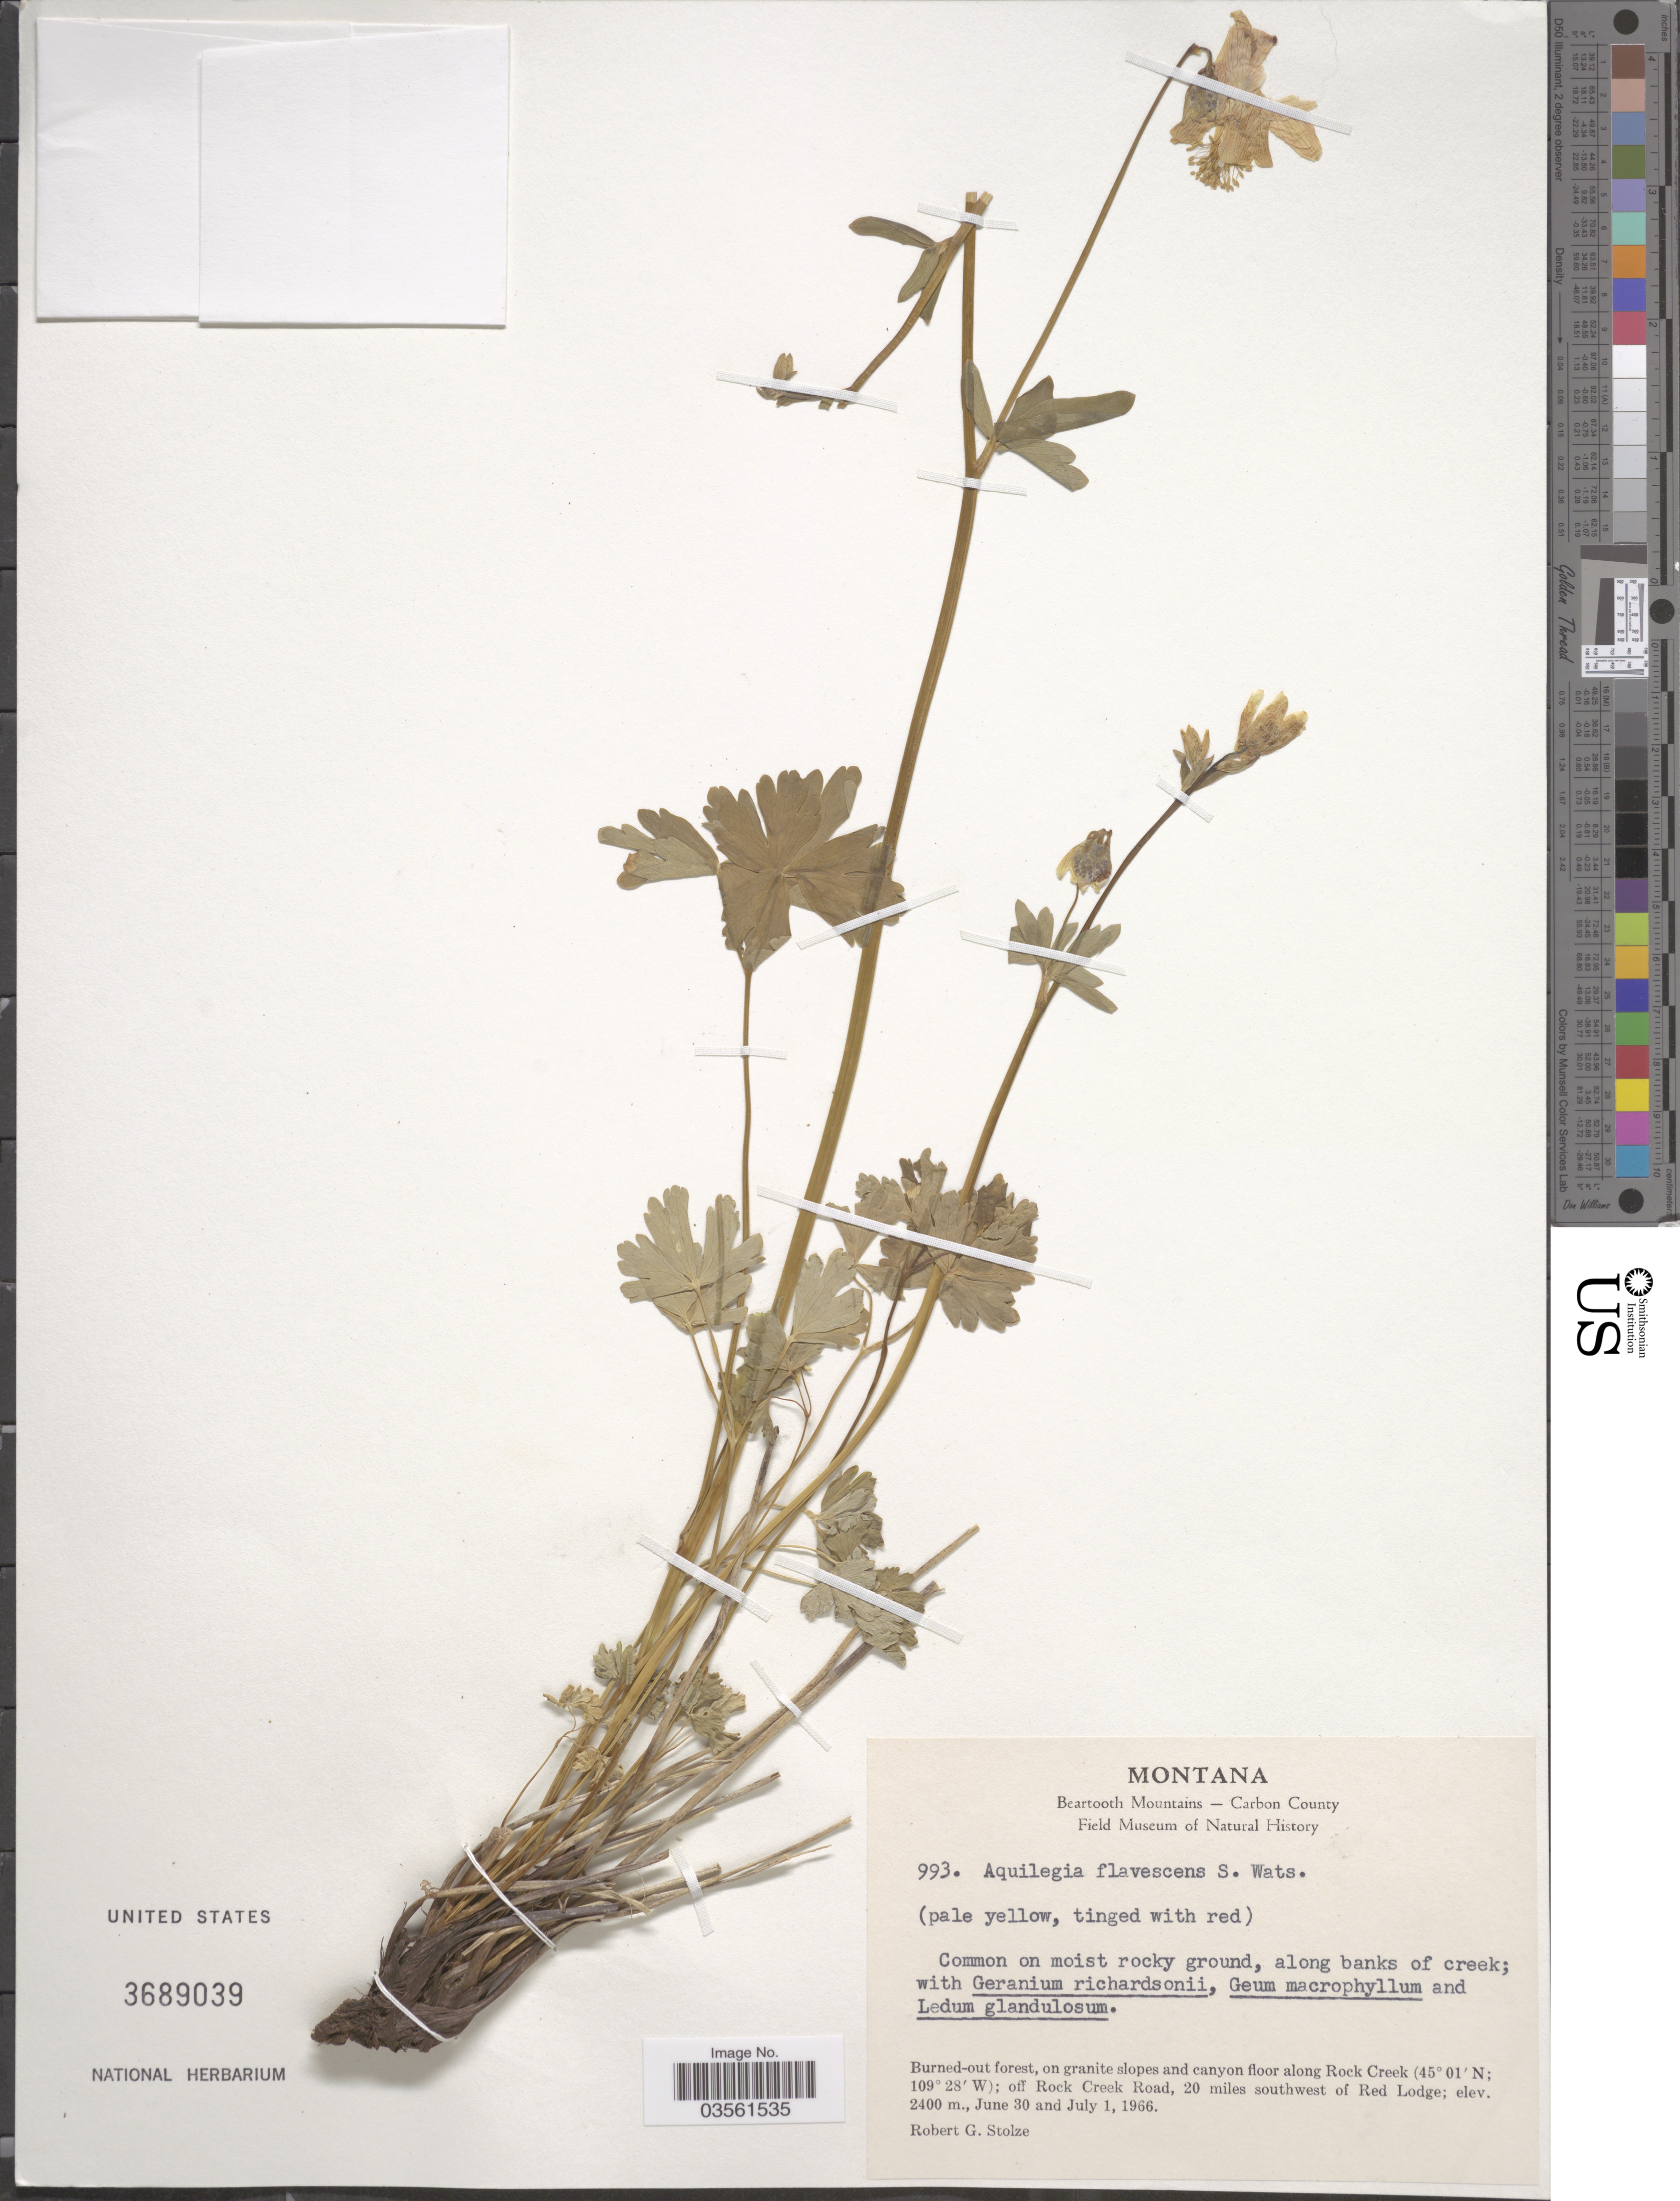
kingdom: Plantae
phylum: Tracheophyta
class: Magnoliopsida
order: Ranunculales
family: Ranunculaceae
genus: Aquilegia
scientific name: Aquilegia flavescens var. miniana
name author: J.F. Macbr. & Payson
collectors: R. G. Stolze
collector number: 993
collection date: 1966-06-30/1966-07-01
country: United States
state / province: Montana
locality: Beartooth Mountains - Carbon County. Burned-out forest, on granite slopes and canyon floor along Rock Creek; off Rock Creek Road, 20 miles southwest of Red Lodge.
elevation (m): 2400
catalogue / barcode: US 3689039